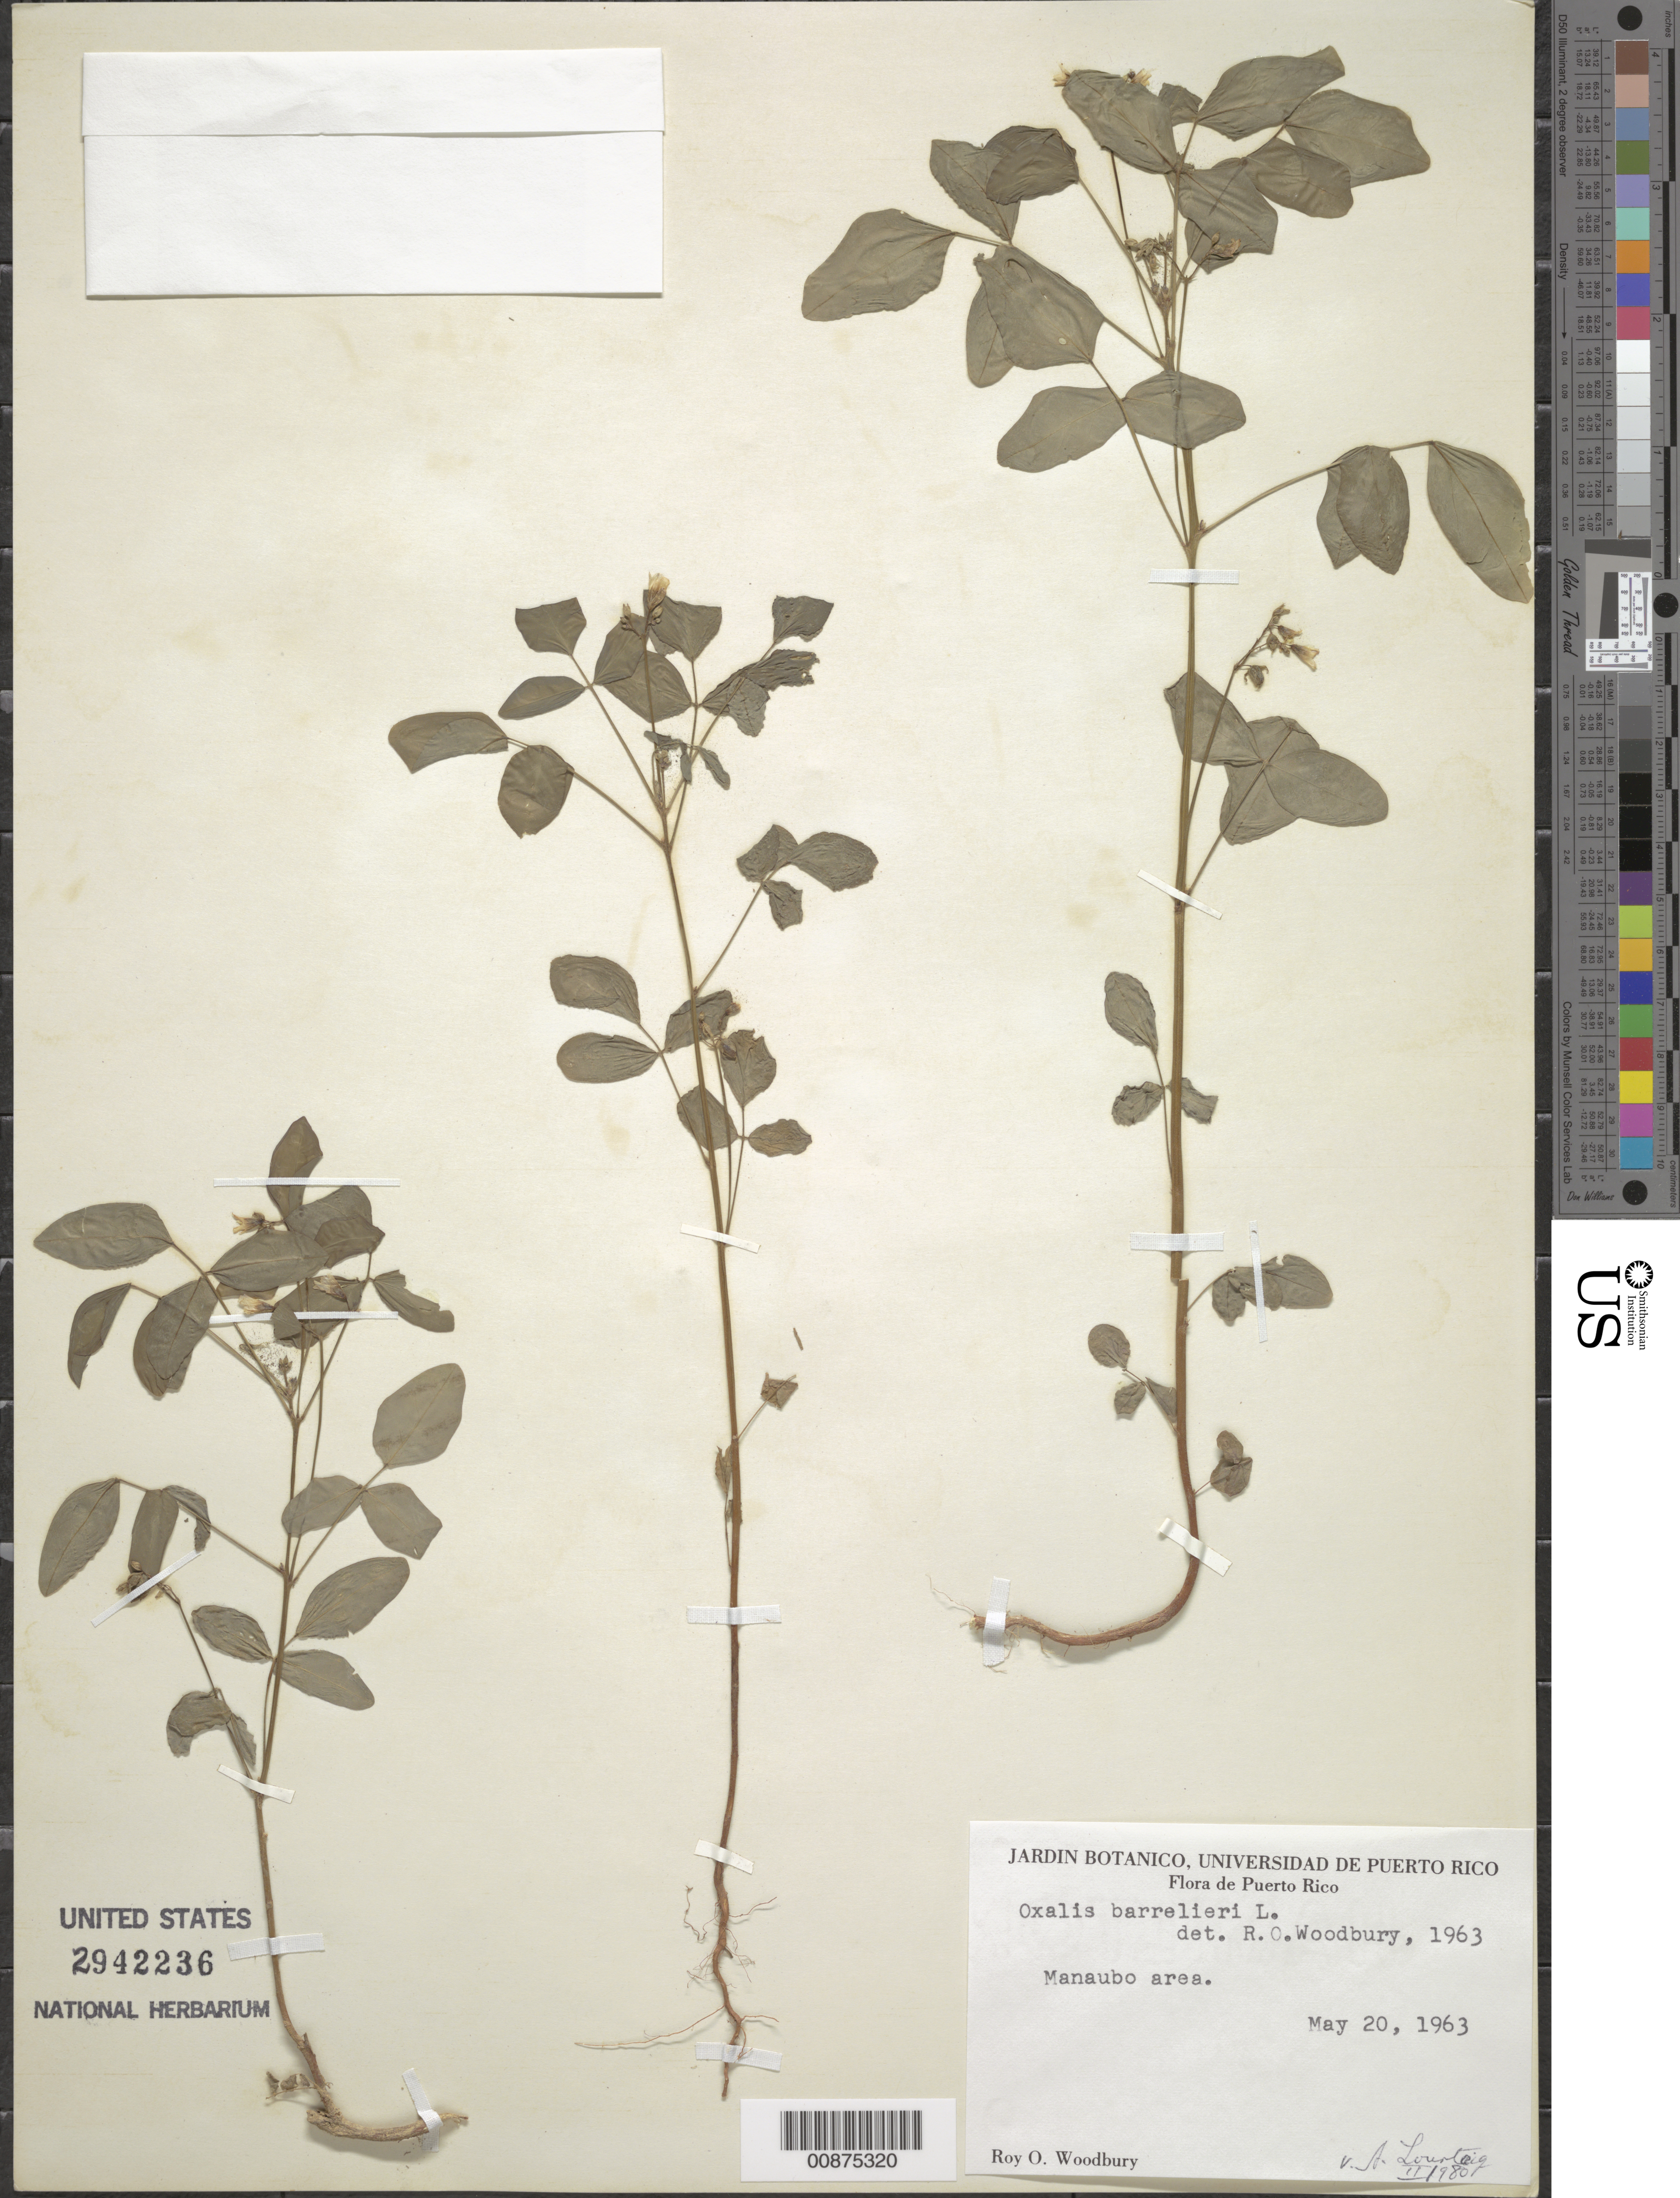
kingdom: Plantae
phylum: Tracheophyta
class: Magnoliopsida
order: Oxalidales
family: Oxalidaceae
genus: Oxalis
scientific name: Oxalis barrelieri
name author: L.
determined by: Lourteig, A.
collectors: R. O. Woodbury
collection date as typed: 20 May 1963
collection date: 1963-05-20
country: Puerto Rico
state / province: Maunabo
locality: Manaubo area.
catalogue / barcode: US 2942236